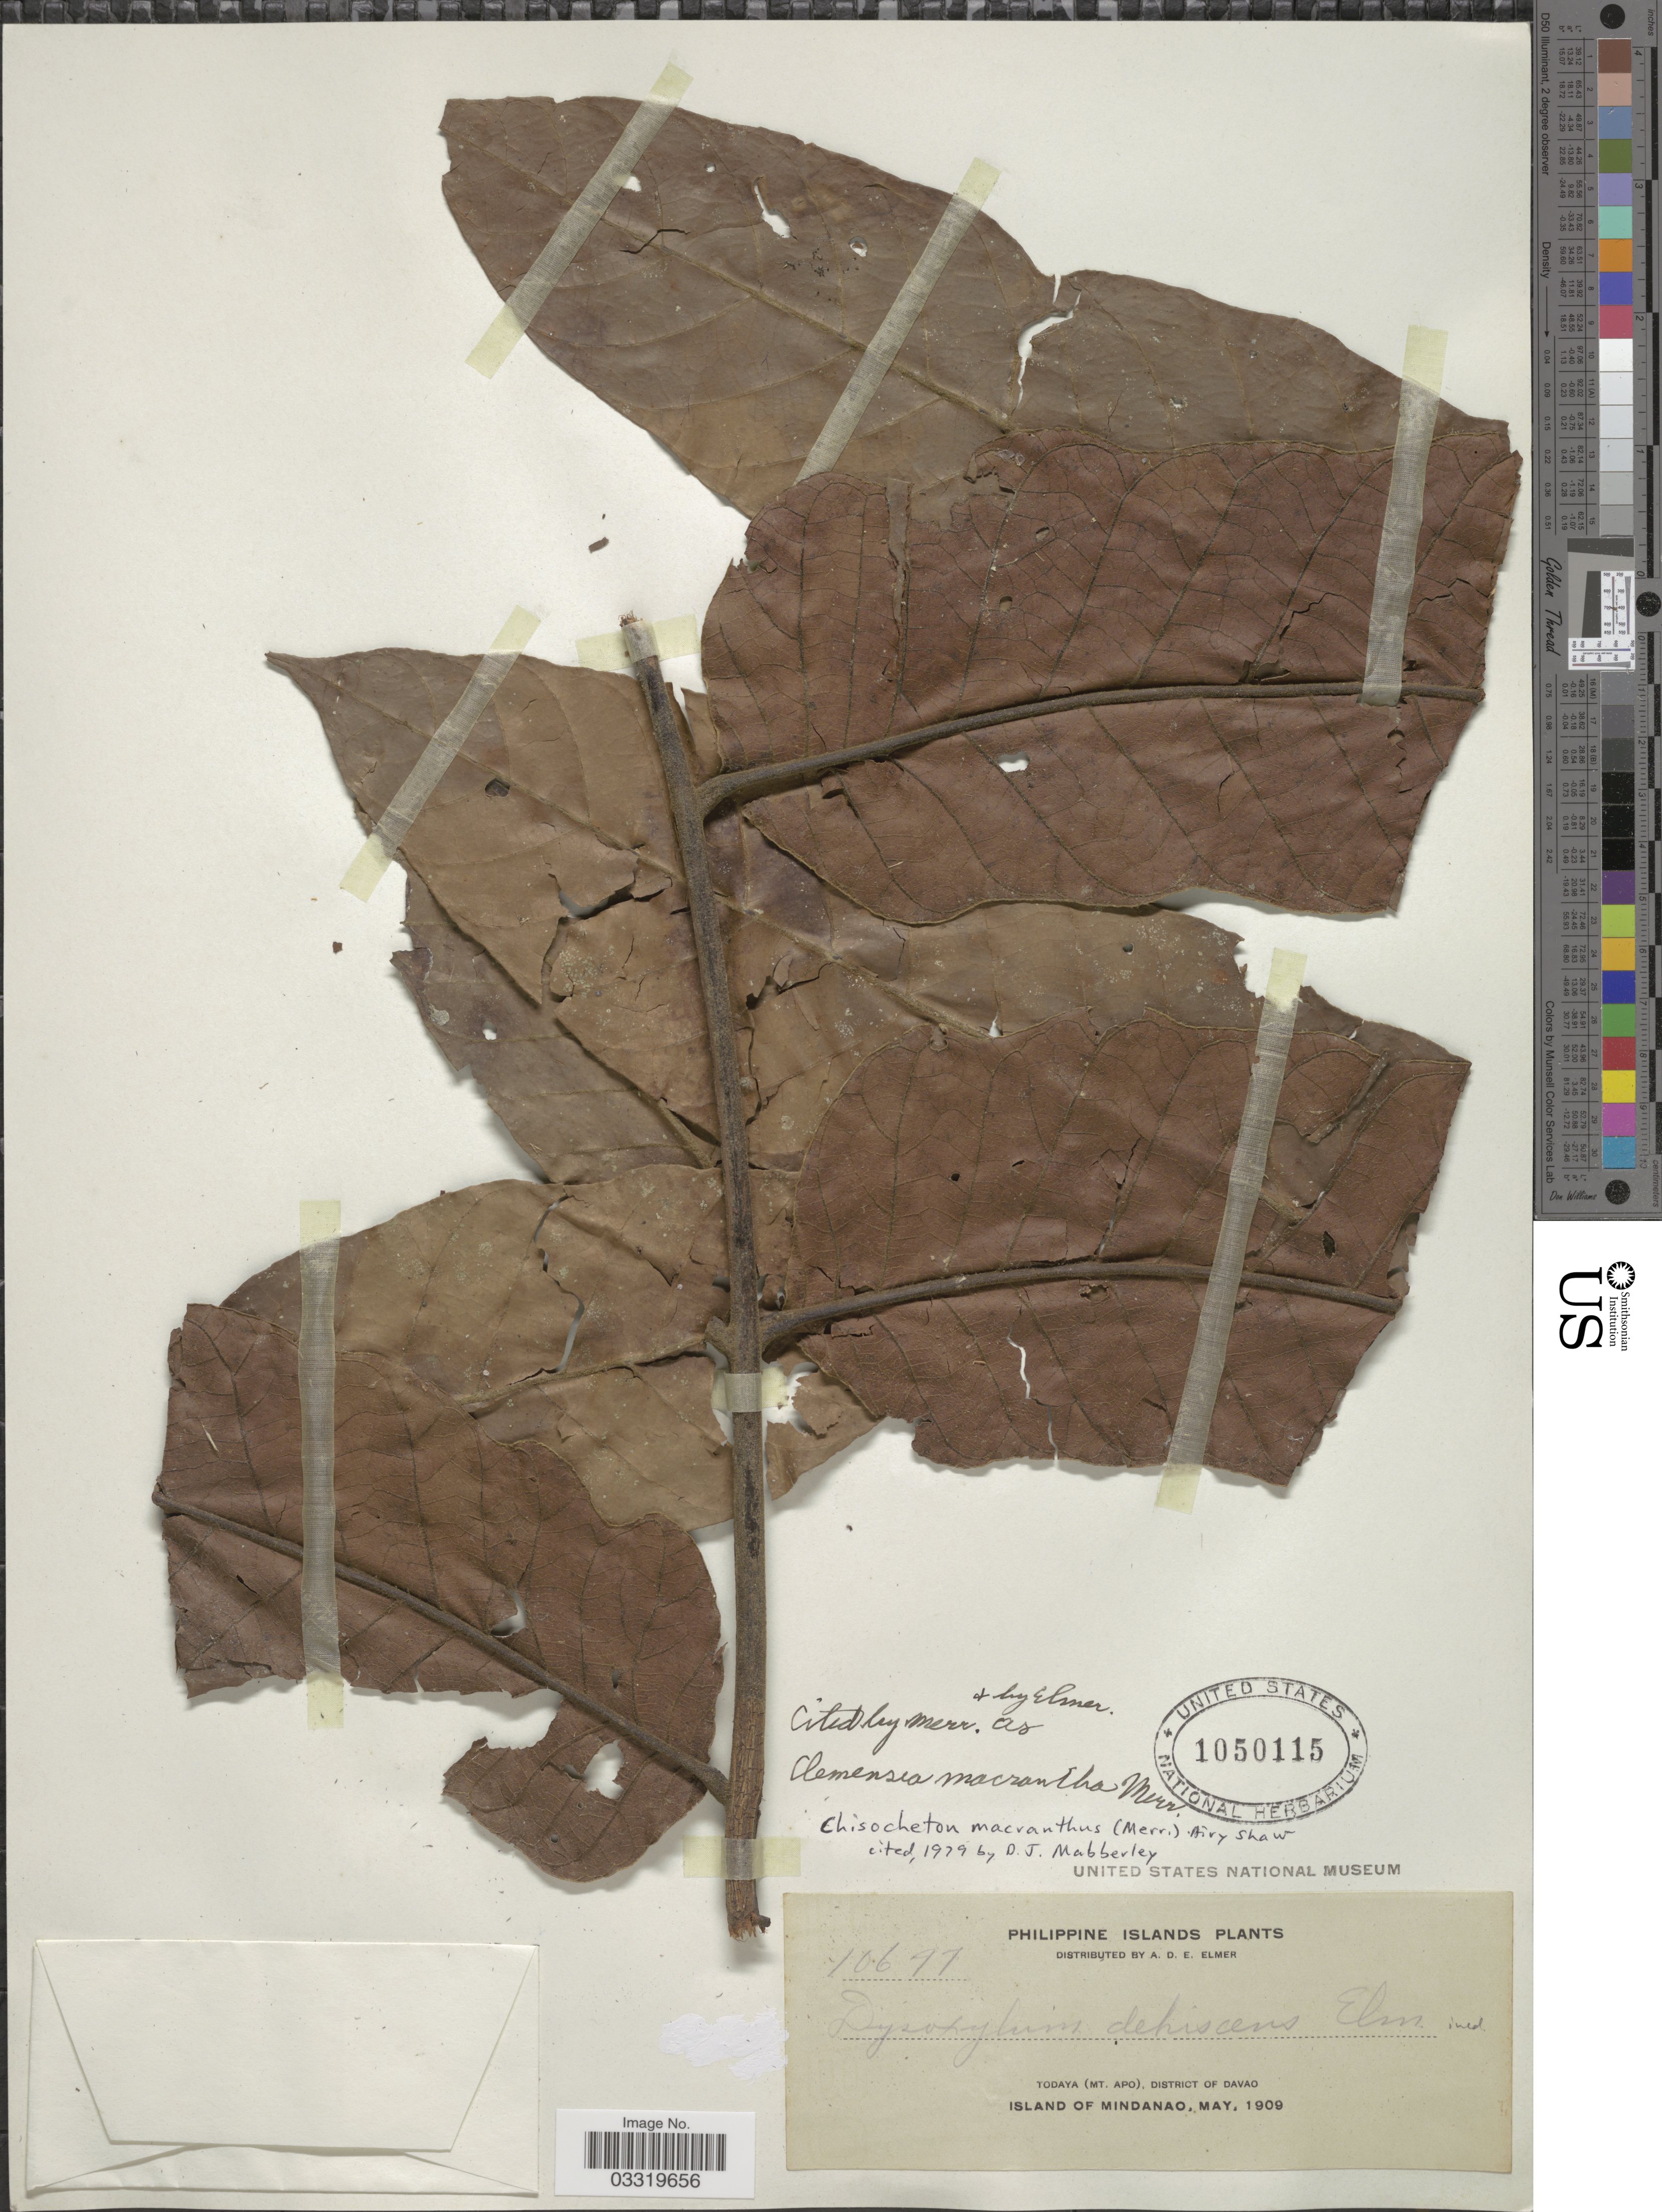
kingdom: Plantae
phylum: Tracheophyta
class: Magnoliopsida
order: Sapindales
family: Meliaceae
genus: Chisocheton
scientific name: Chisocheton macranthus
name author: (Merr.) Airy Shaw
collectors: A. D. E. Elmer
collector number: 10697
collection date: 1909-05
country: Philippines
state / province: Davao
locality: Philippine Islands. Todaya (Mt. Apo), District of Davao. Island of Mindanao.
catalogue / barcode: US 1050115